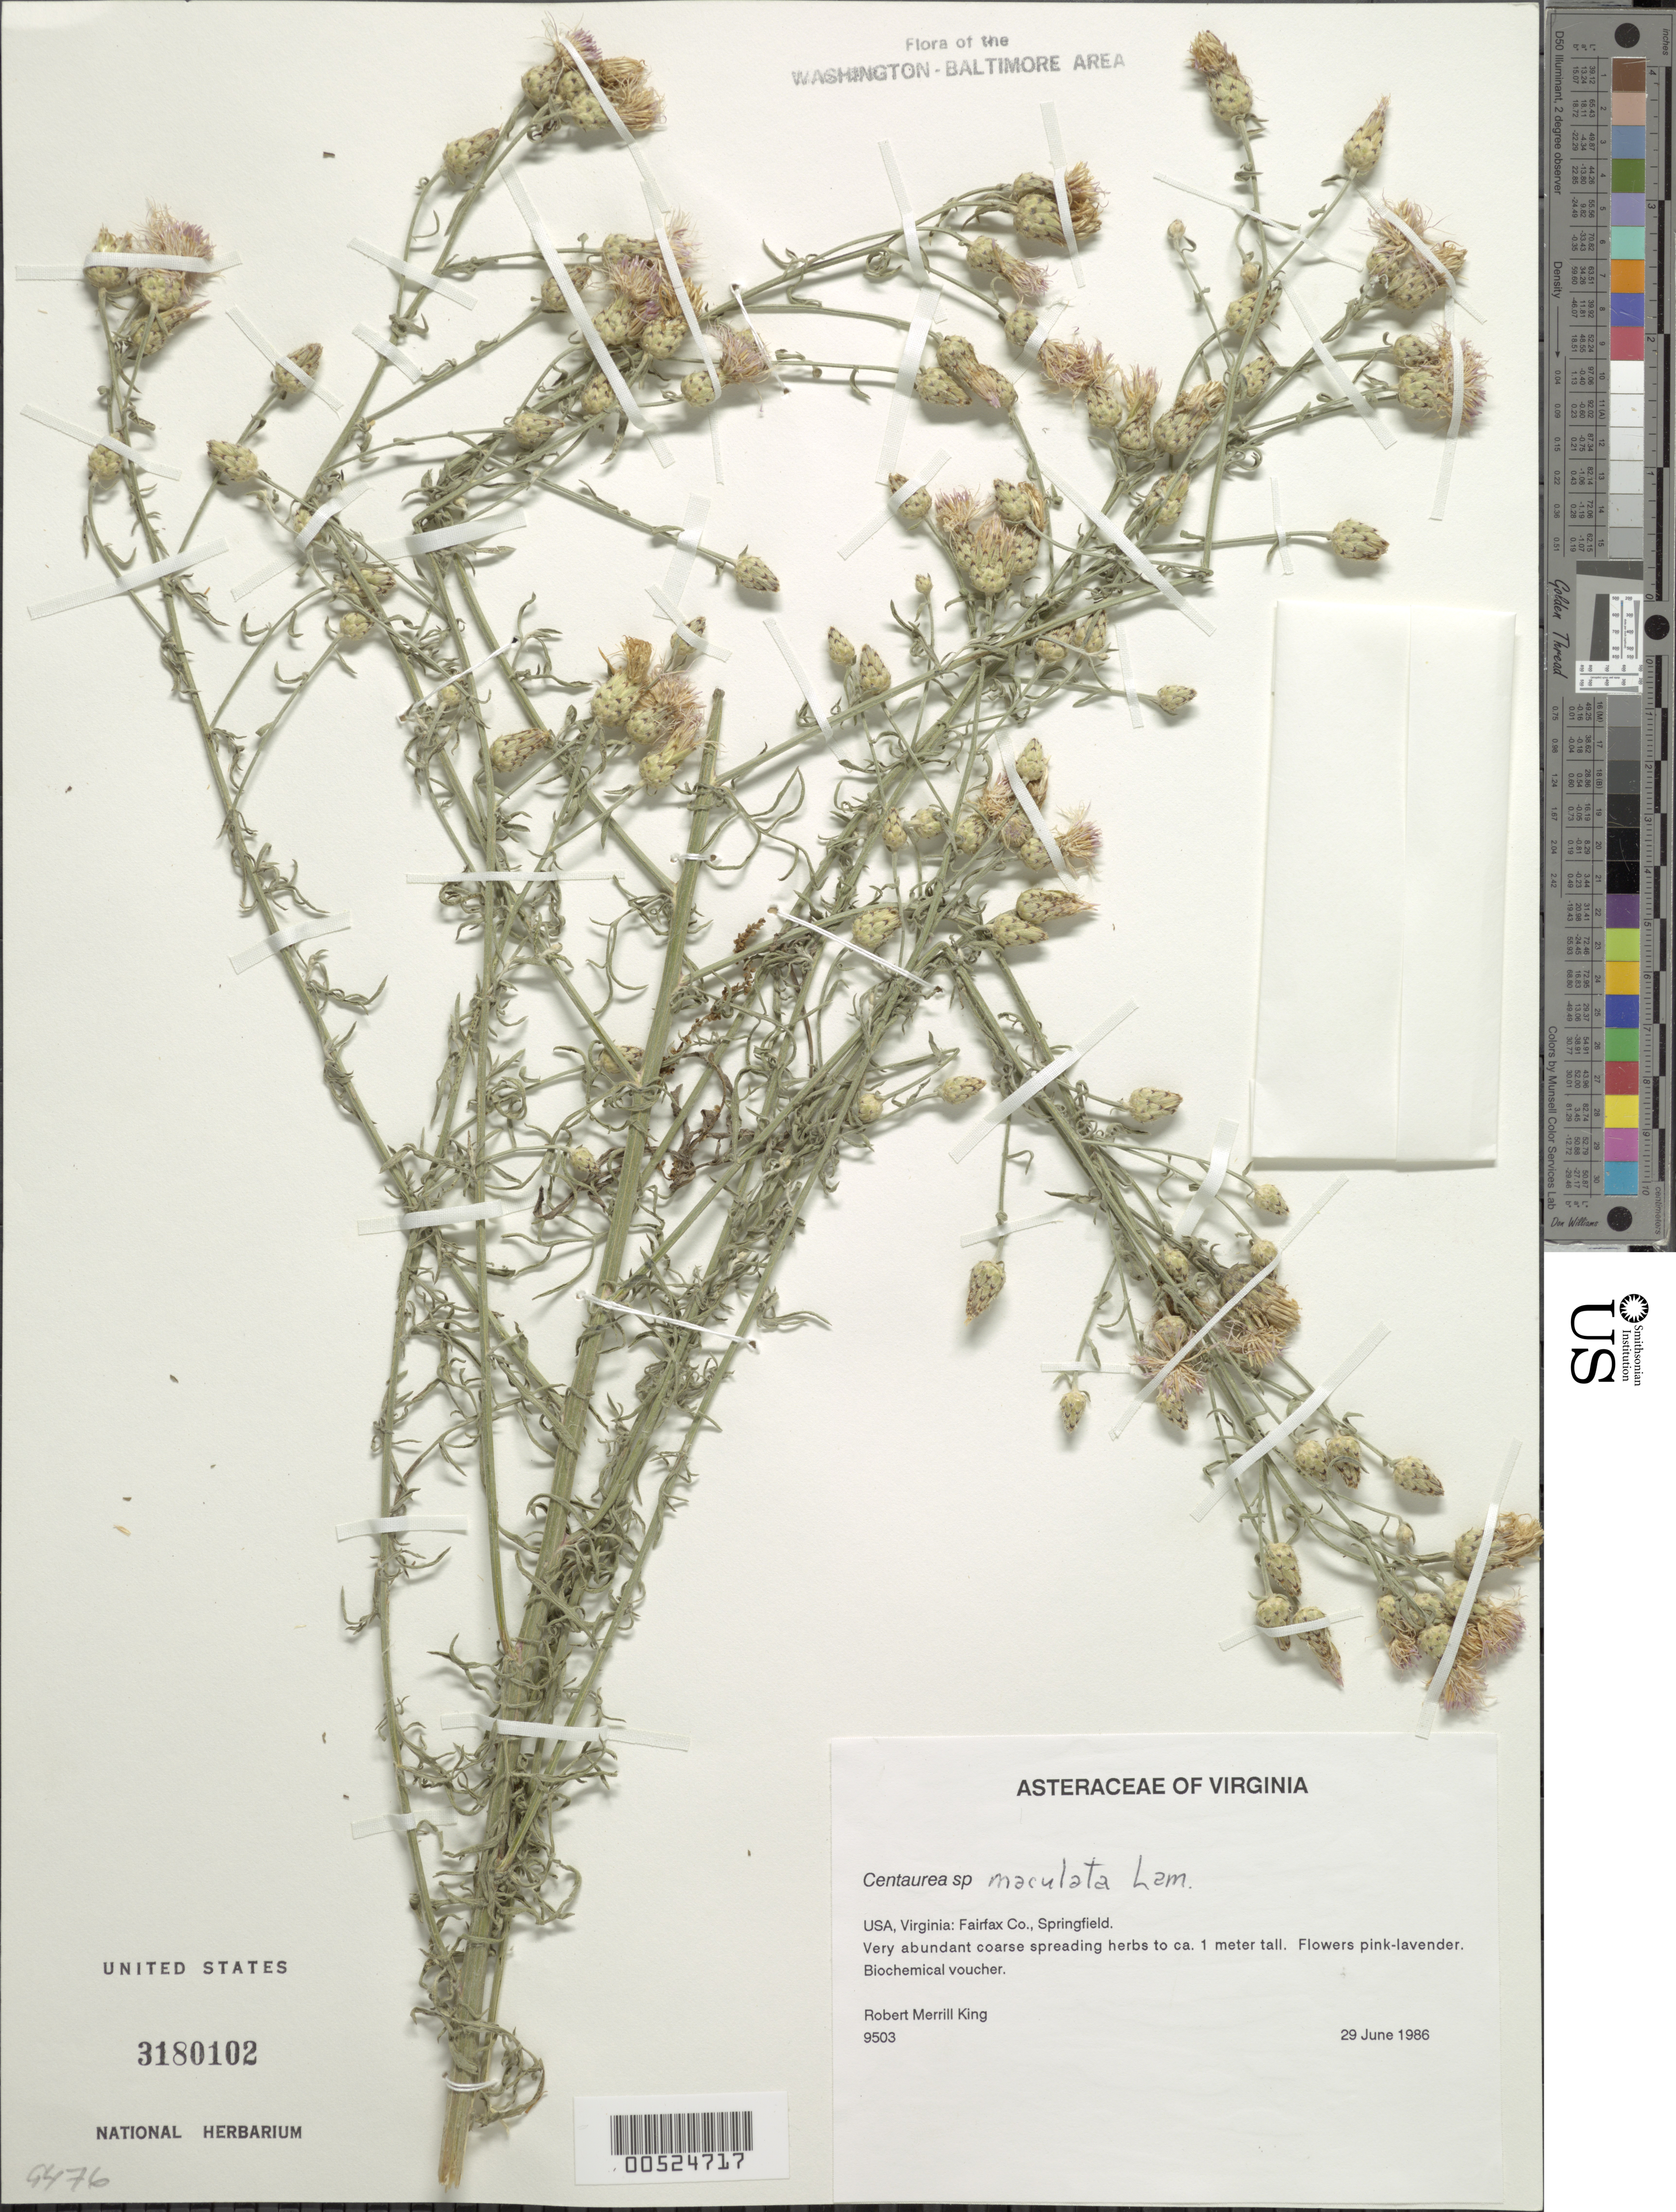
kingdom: Plantae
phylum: Tracheophyta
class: Magnoliopsida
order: Asterales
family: Asteraceae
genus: Centaurea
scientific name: Centaurea stoebe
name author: L.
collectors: R. M. King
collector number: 9503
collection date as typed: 29 Jun 1986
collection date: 1986-06-29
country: United States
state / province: Virginia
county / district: Fairfax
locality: Springfield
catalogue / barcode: US 3180102